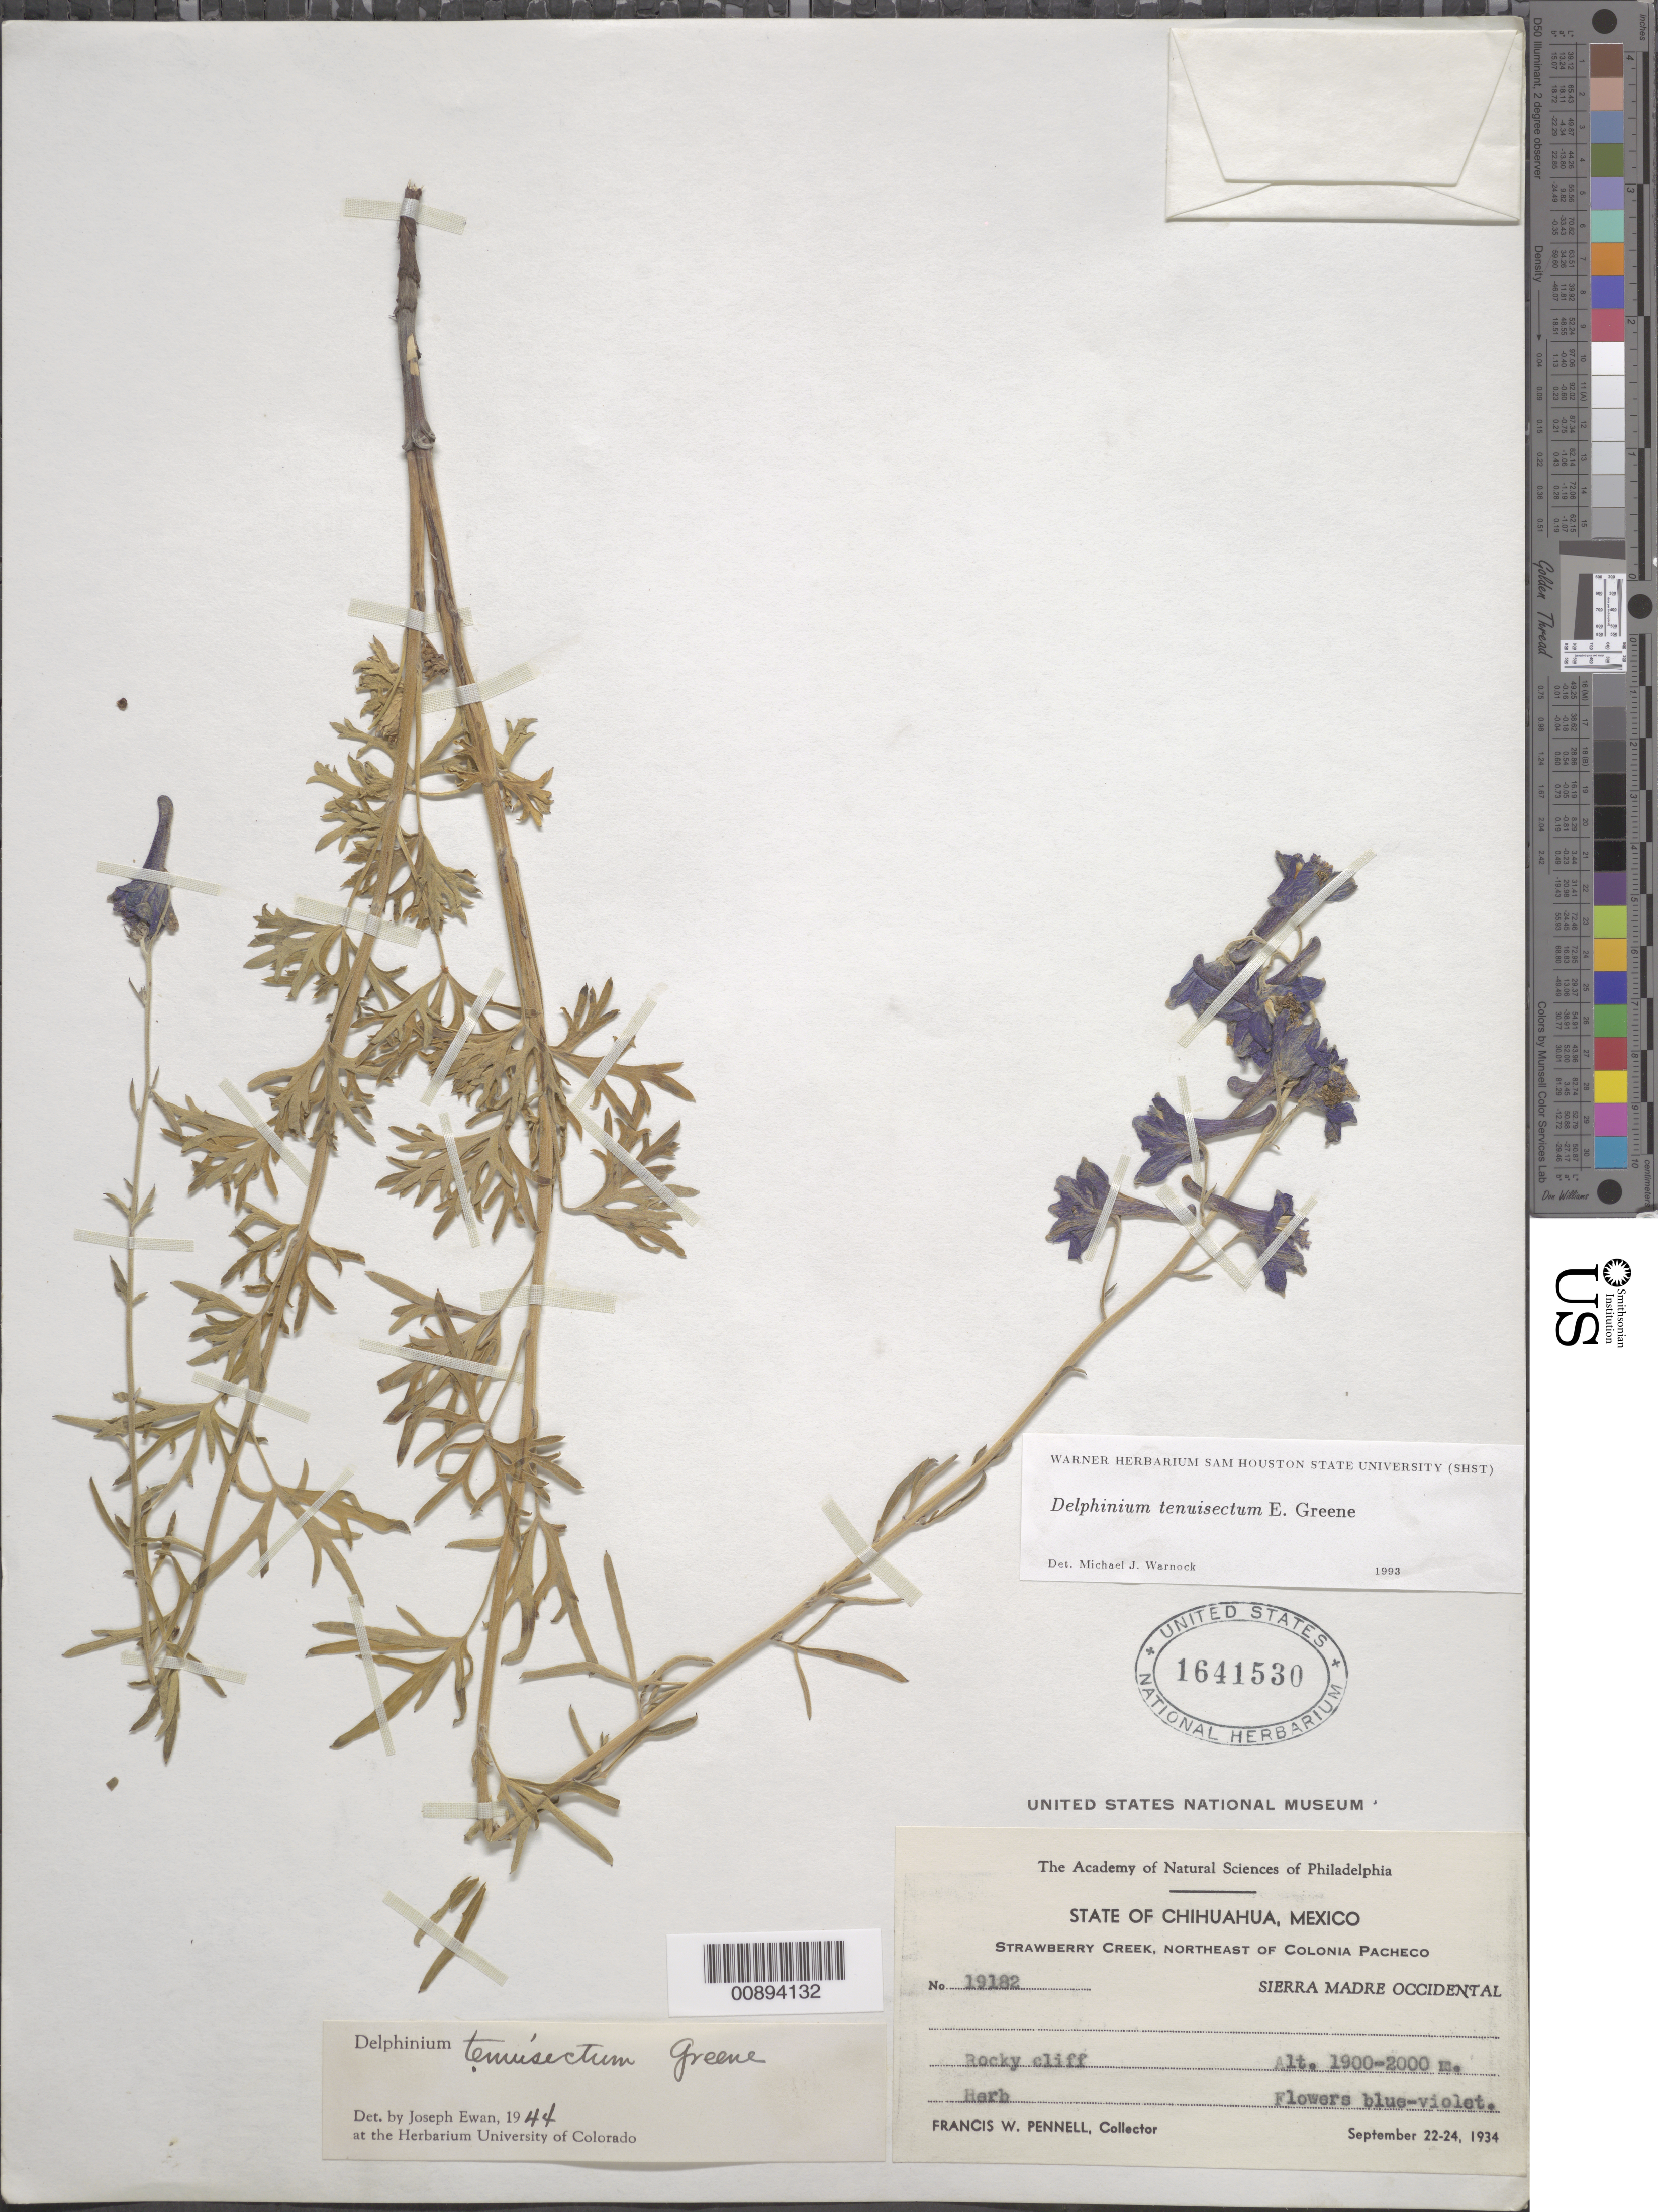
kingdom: Plantae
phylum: Tracheophyta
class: Magnoliopsida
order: Ranunculales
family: Ranunculaceae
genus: Delphinium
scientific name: Delphinium tenuisectum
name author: Greene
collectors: F. W. Pennell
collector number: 19182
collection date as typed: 22 Sep 1934 to 24 Sep 1934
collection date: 1934-09-22/1934-09-24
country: Mexico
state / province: Chihuahua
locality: Strawberry Creek, northeast of Colonia Pacheco. Sierra Madre Occidental, Chihuahua.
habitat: Rocky cliff.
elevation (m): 2000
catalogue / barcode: US 1641530